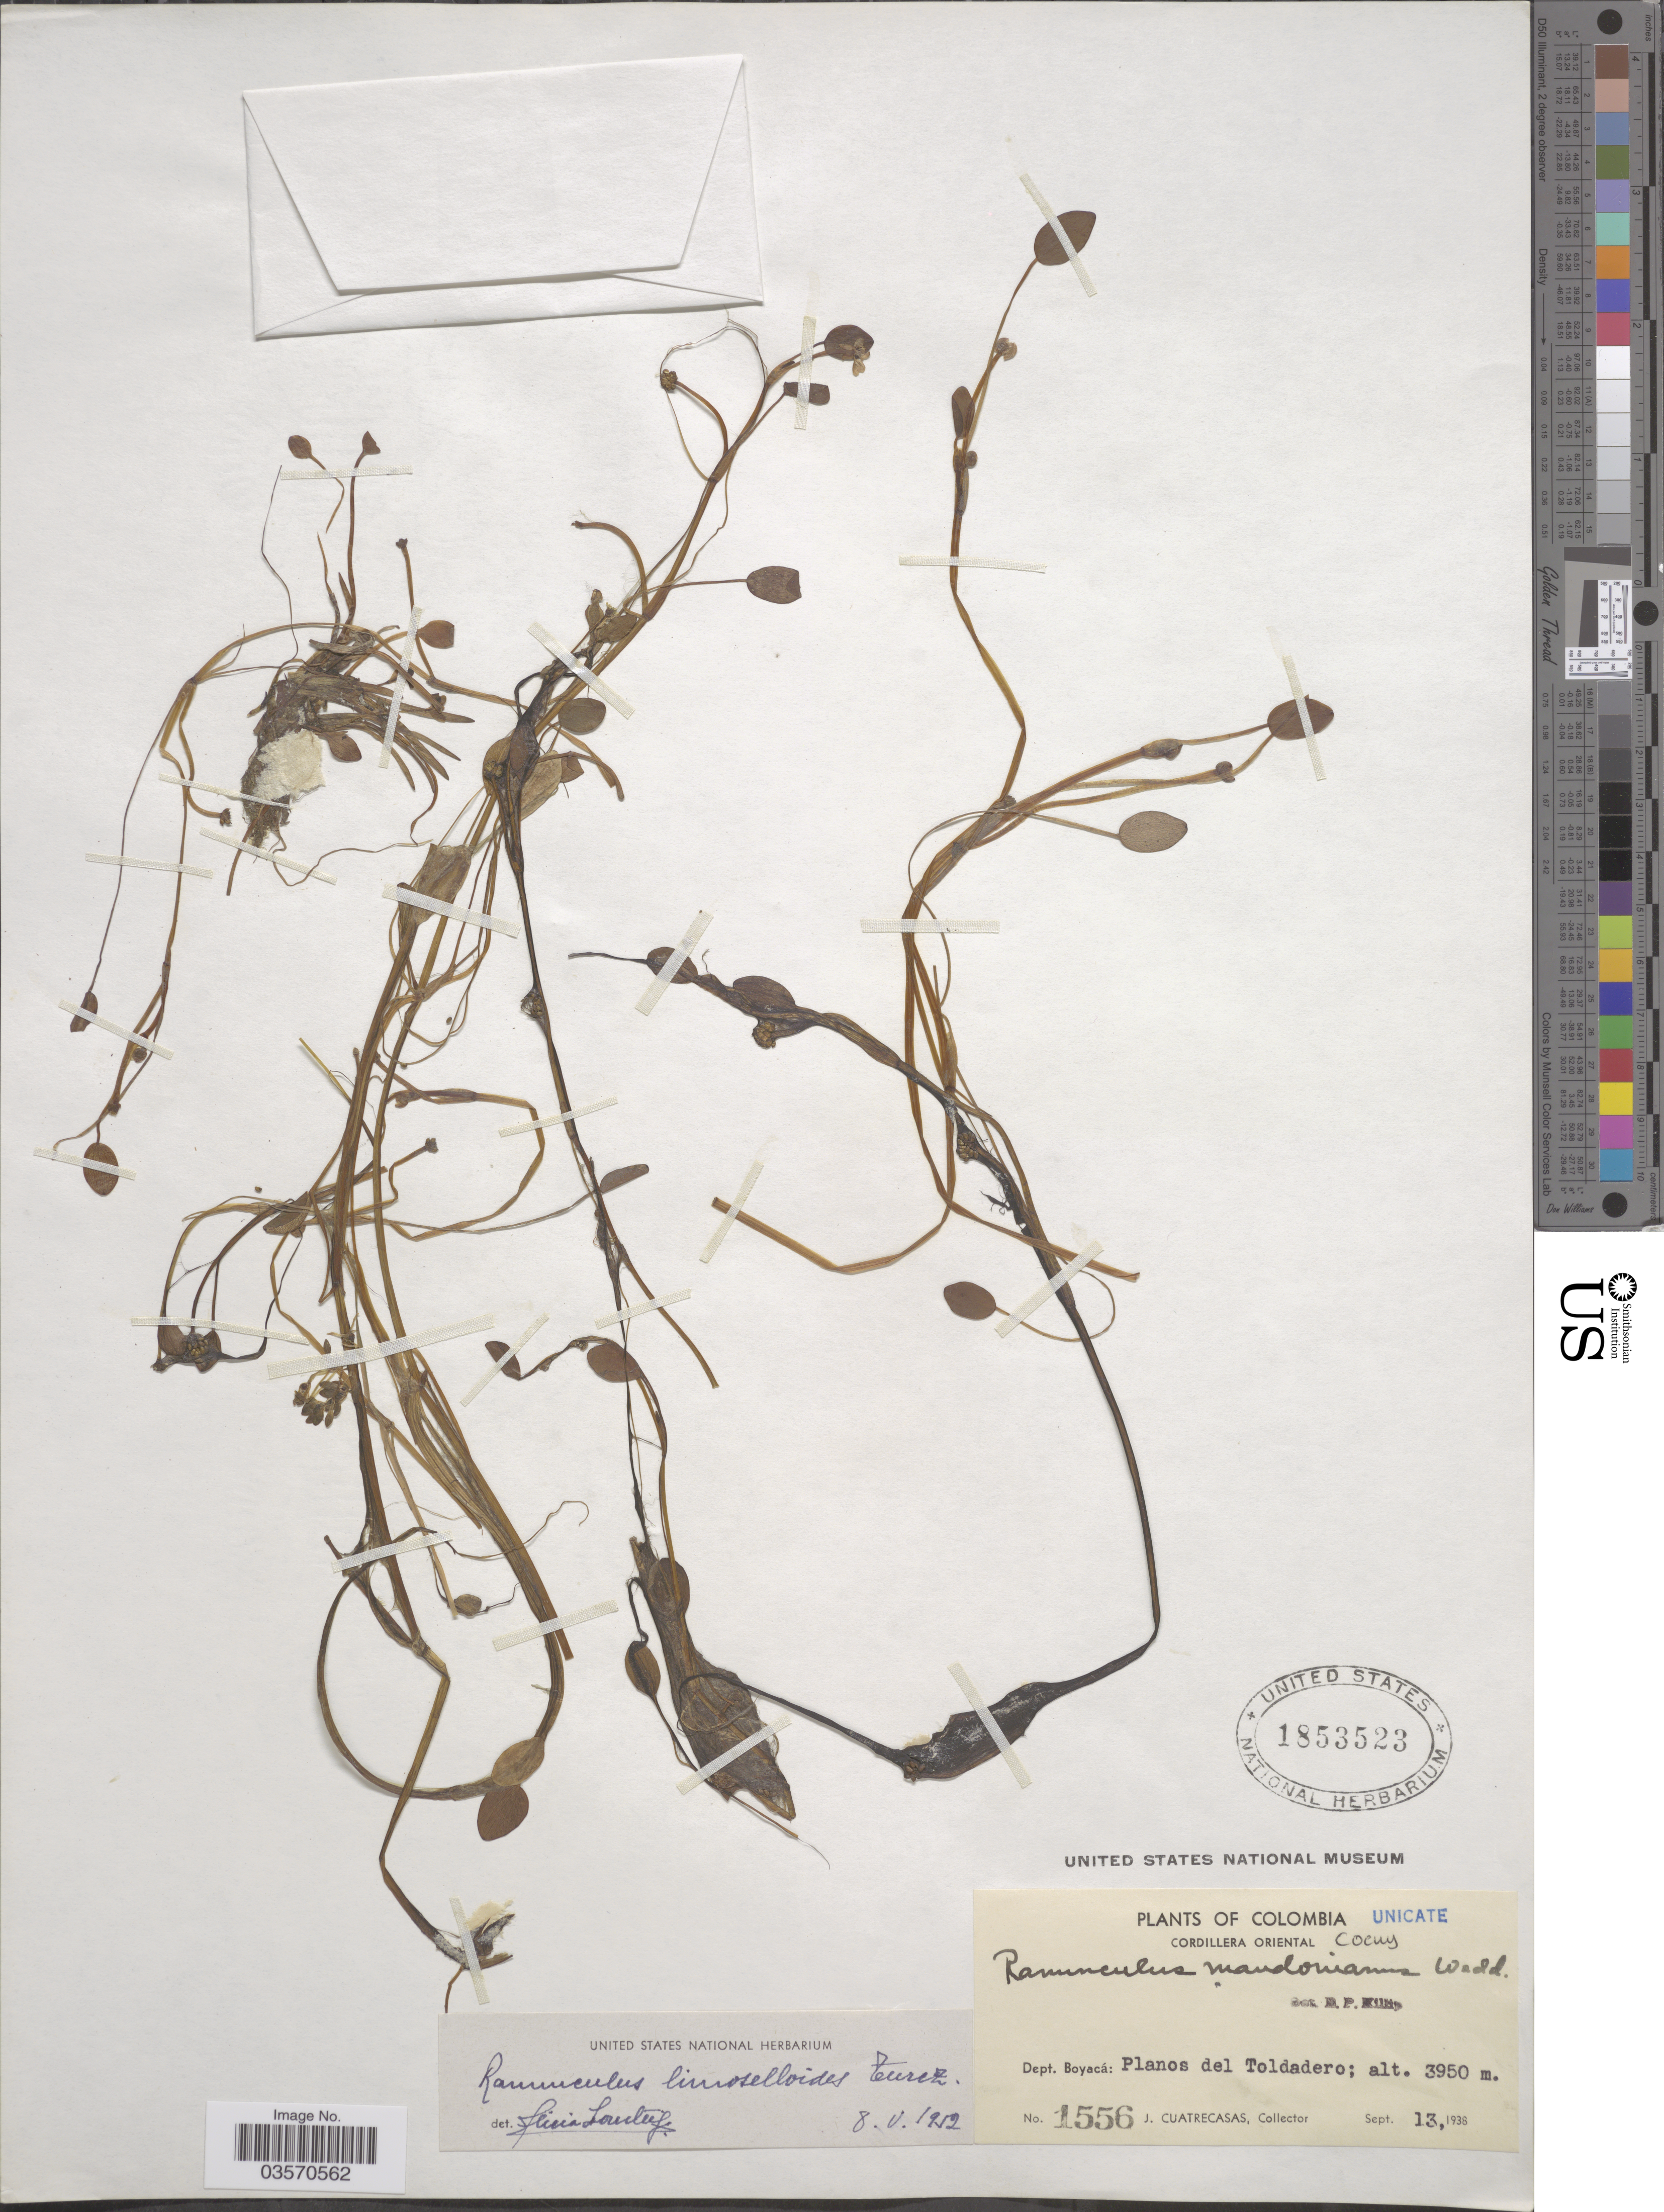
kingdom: Plantae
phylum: Tracheophyta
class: Magnoliopsida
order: Ranunculales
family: Ranunculaceae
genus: Ranunculus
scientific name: Ranunculus limoselloides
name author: Turcz.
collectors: J. Cuatrecasas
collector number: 1556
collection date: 1938-09-13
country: Colombia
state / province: Boyacá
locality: Cordillera Oriental. Dept. Boyacá: Planos del Toldadero.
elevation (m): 3950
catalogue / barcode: US 1853523